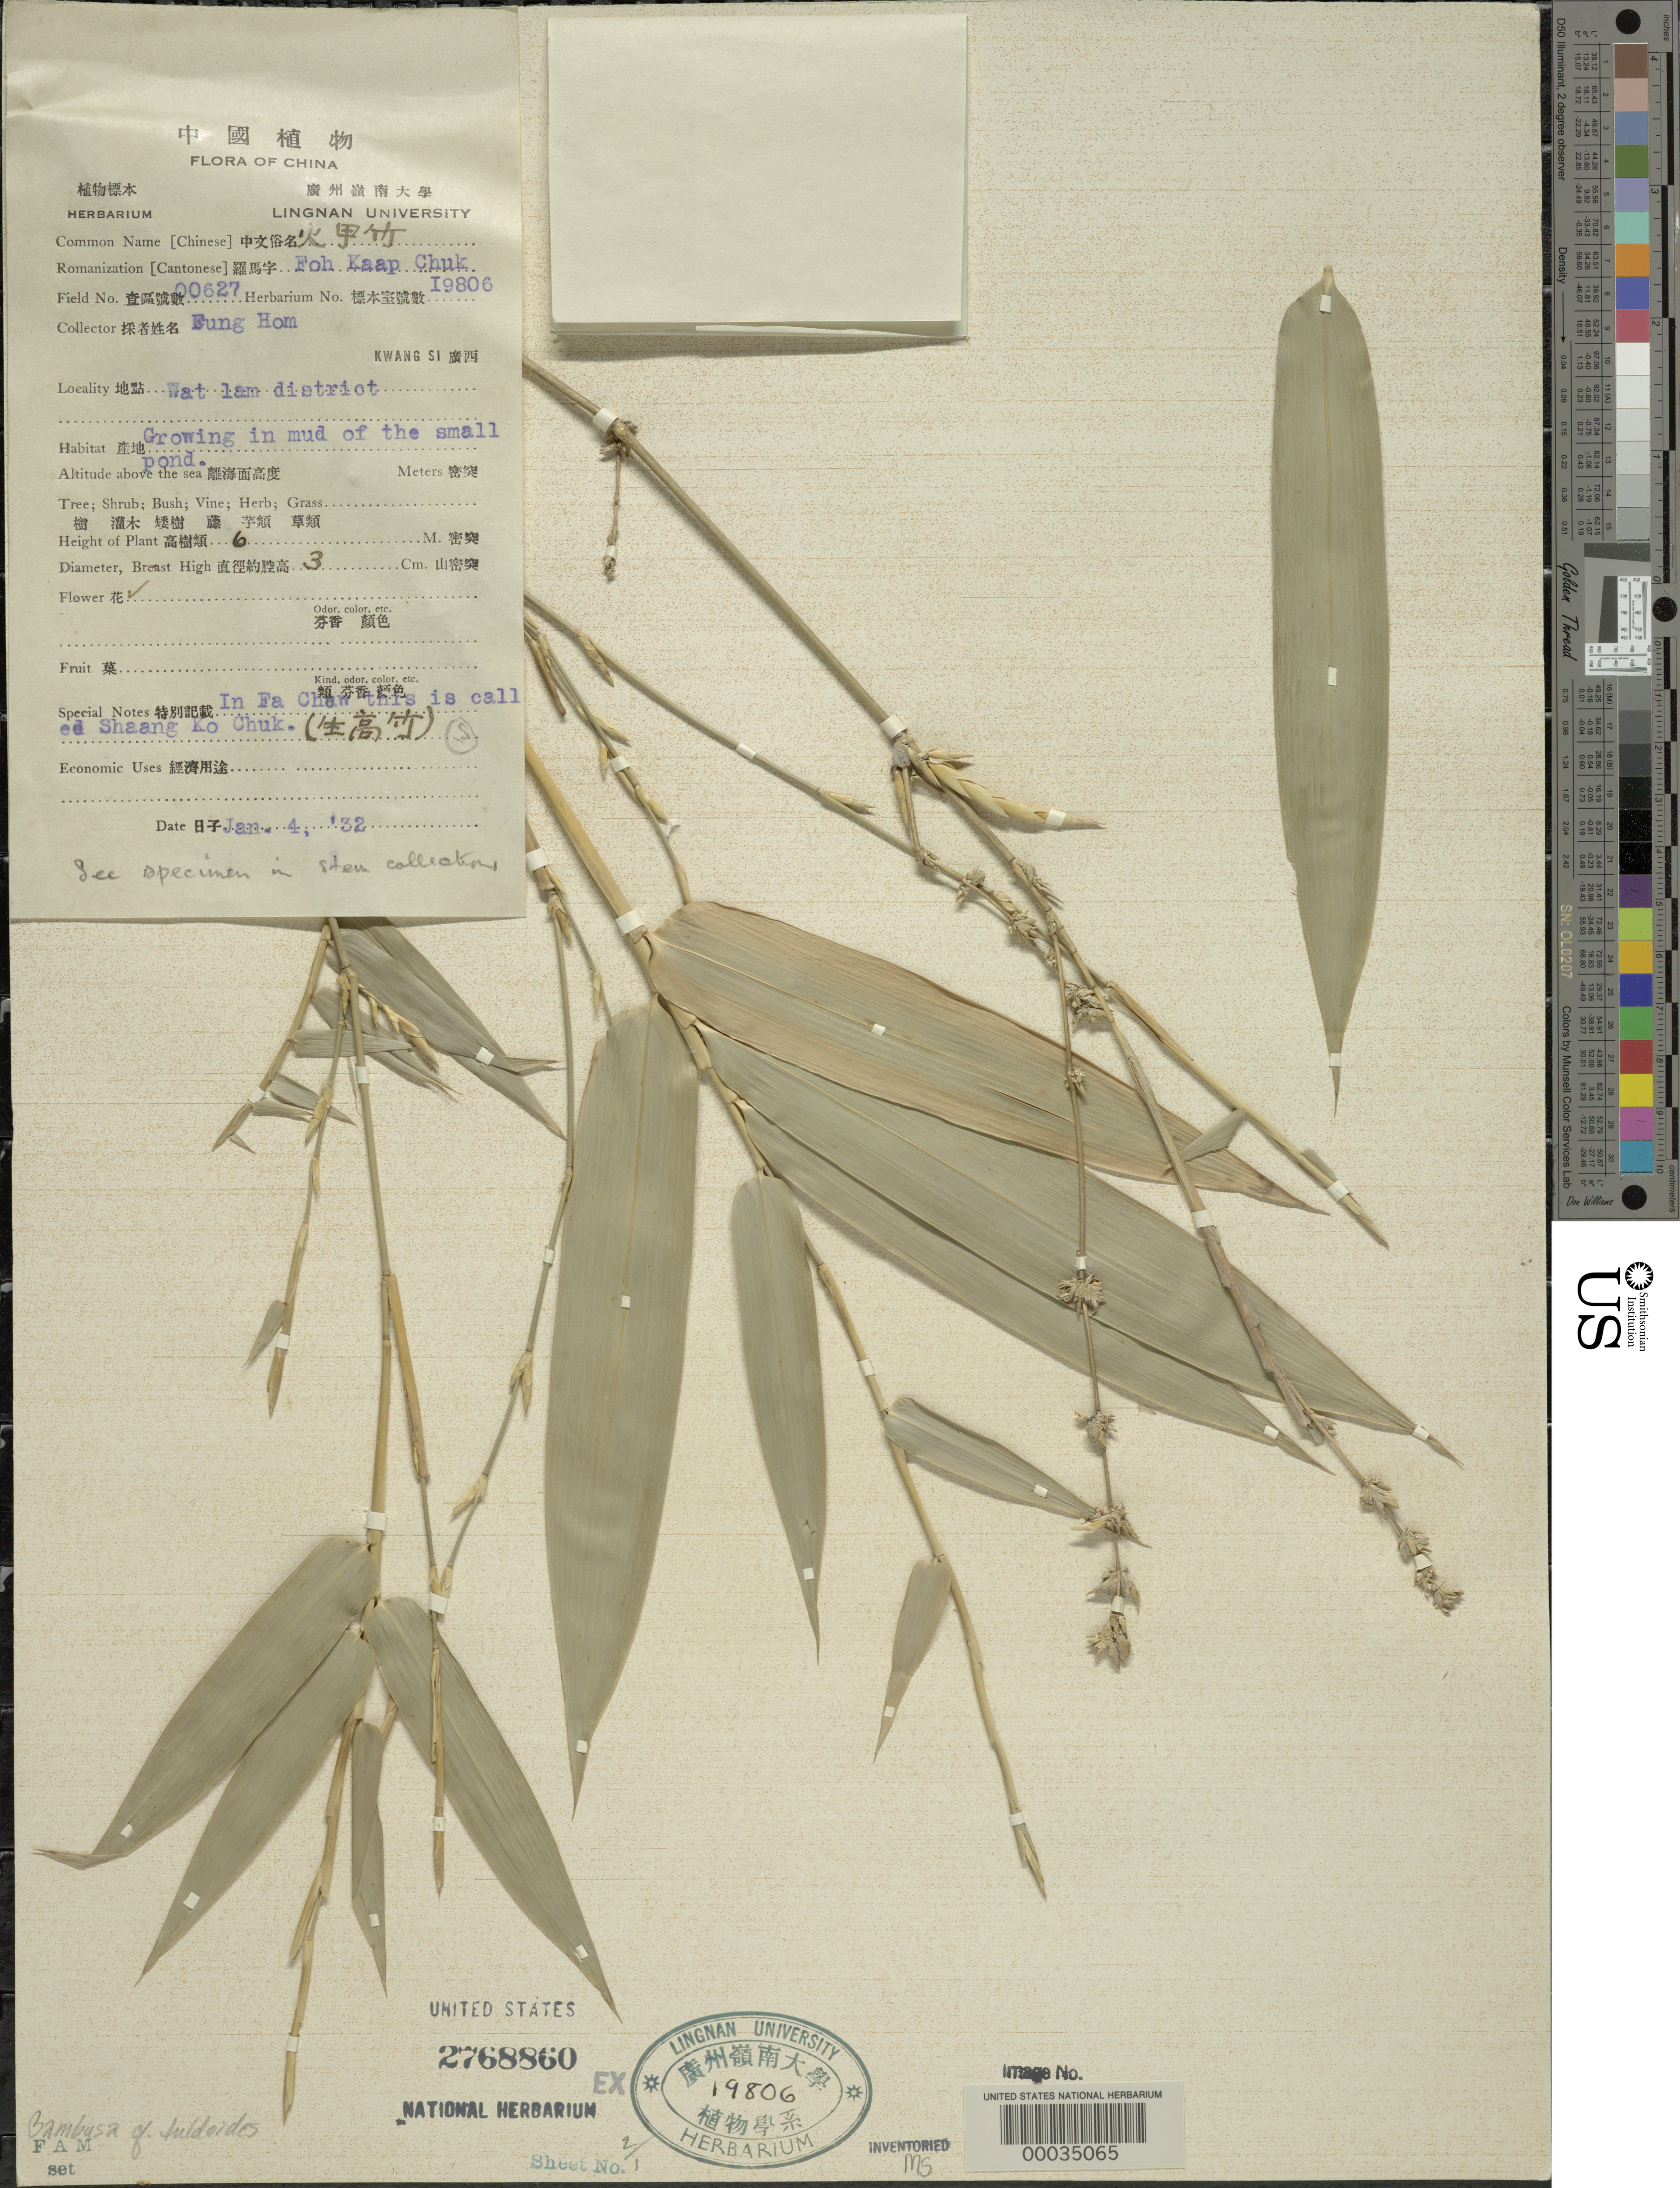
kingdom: Plantae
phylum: Tracheophyta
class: Liliopsida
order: Poales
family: Poaceae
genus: Bambusa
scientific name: Bambusa tuldoides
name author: Munro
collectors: H. L. Fung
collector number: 627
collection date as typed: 04 Jan 1932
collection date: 1932-01-04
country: China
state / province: Jiangxi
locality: Wat lam dist, kwang si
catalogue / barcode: US 2768860